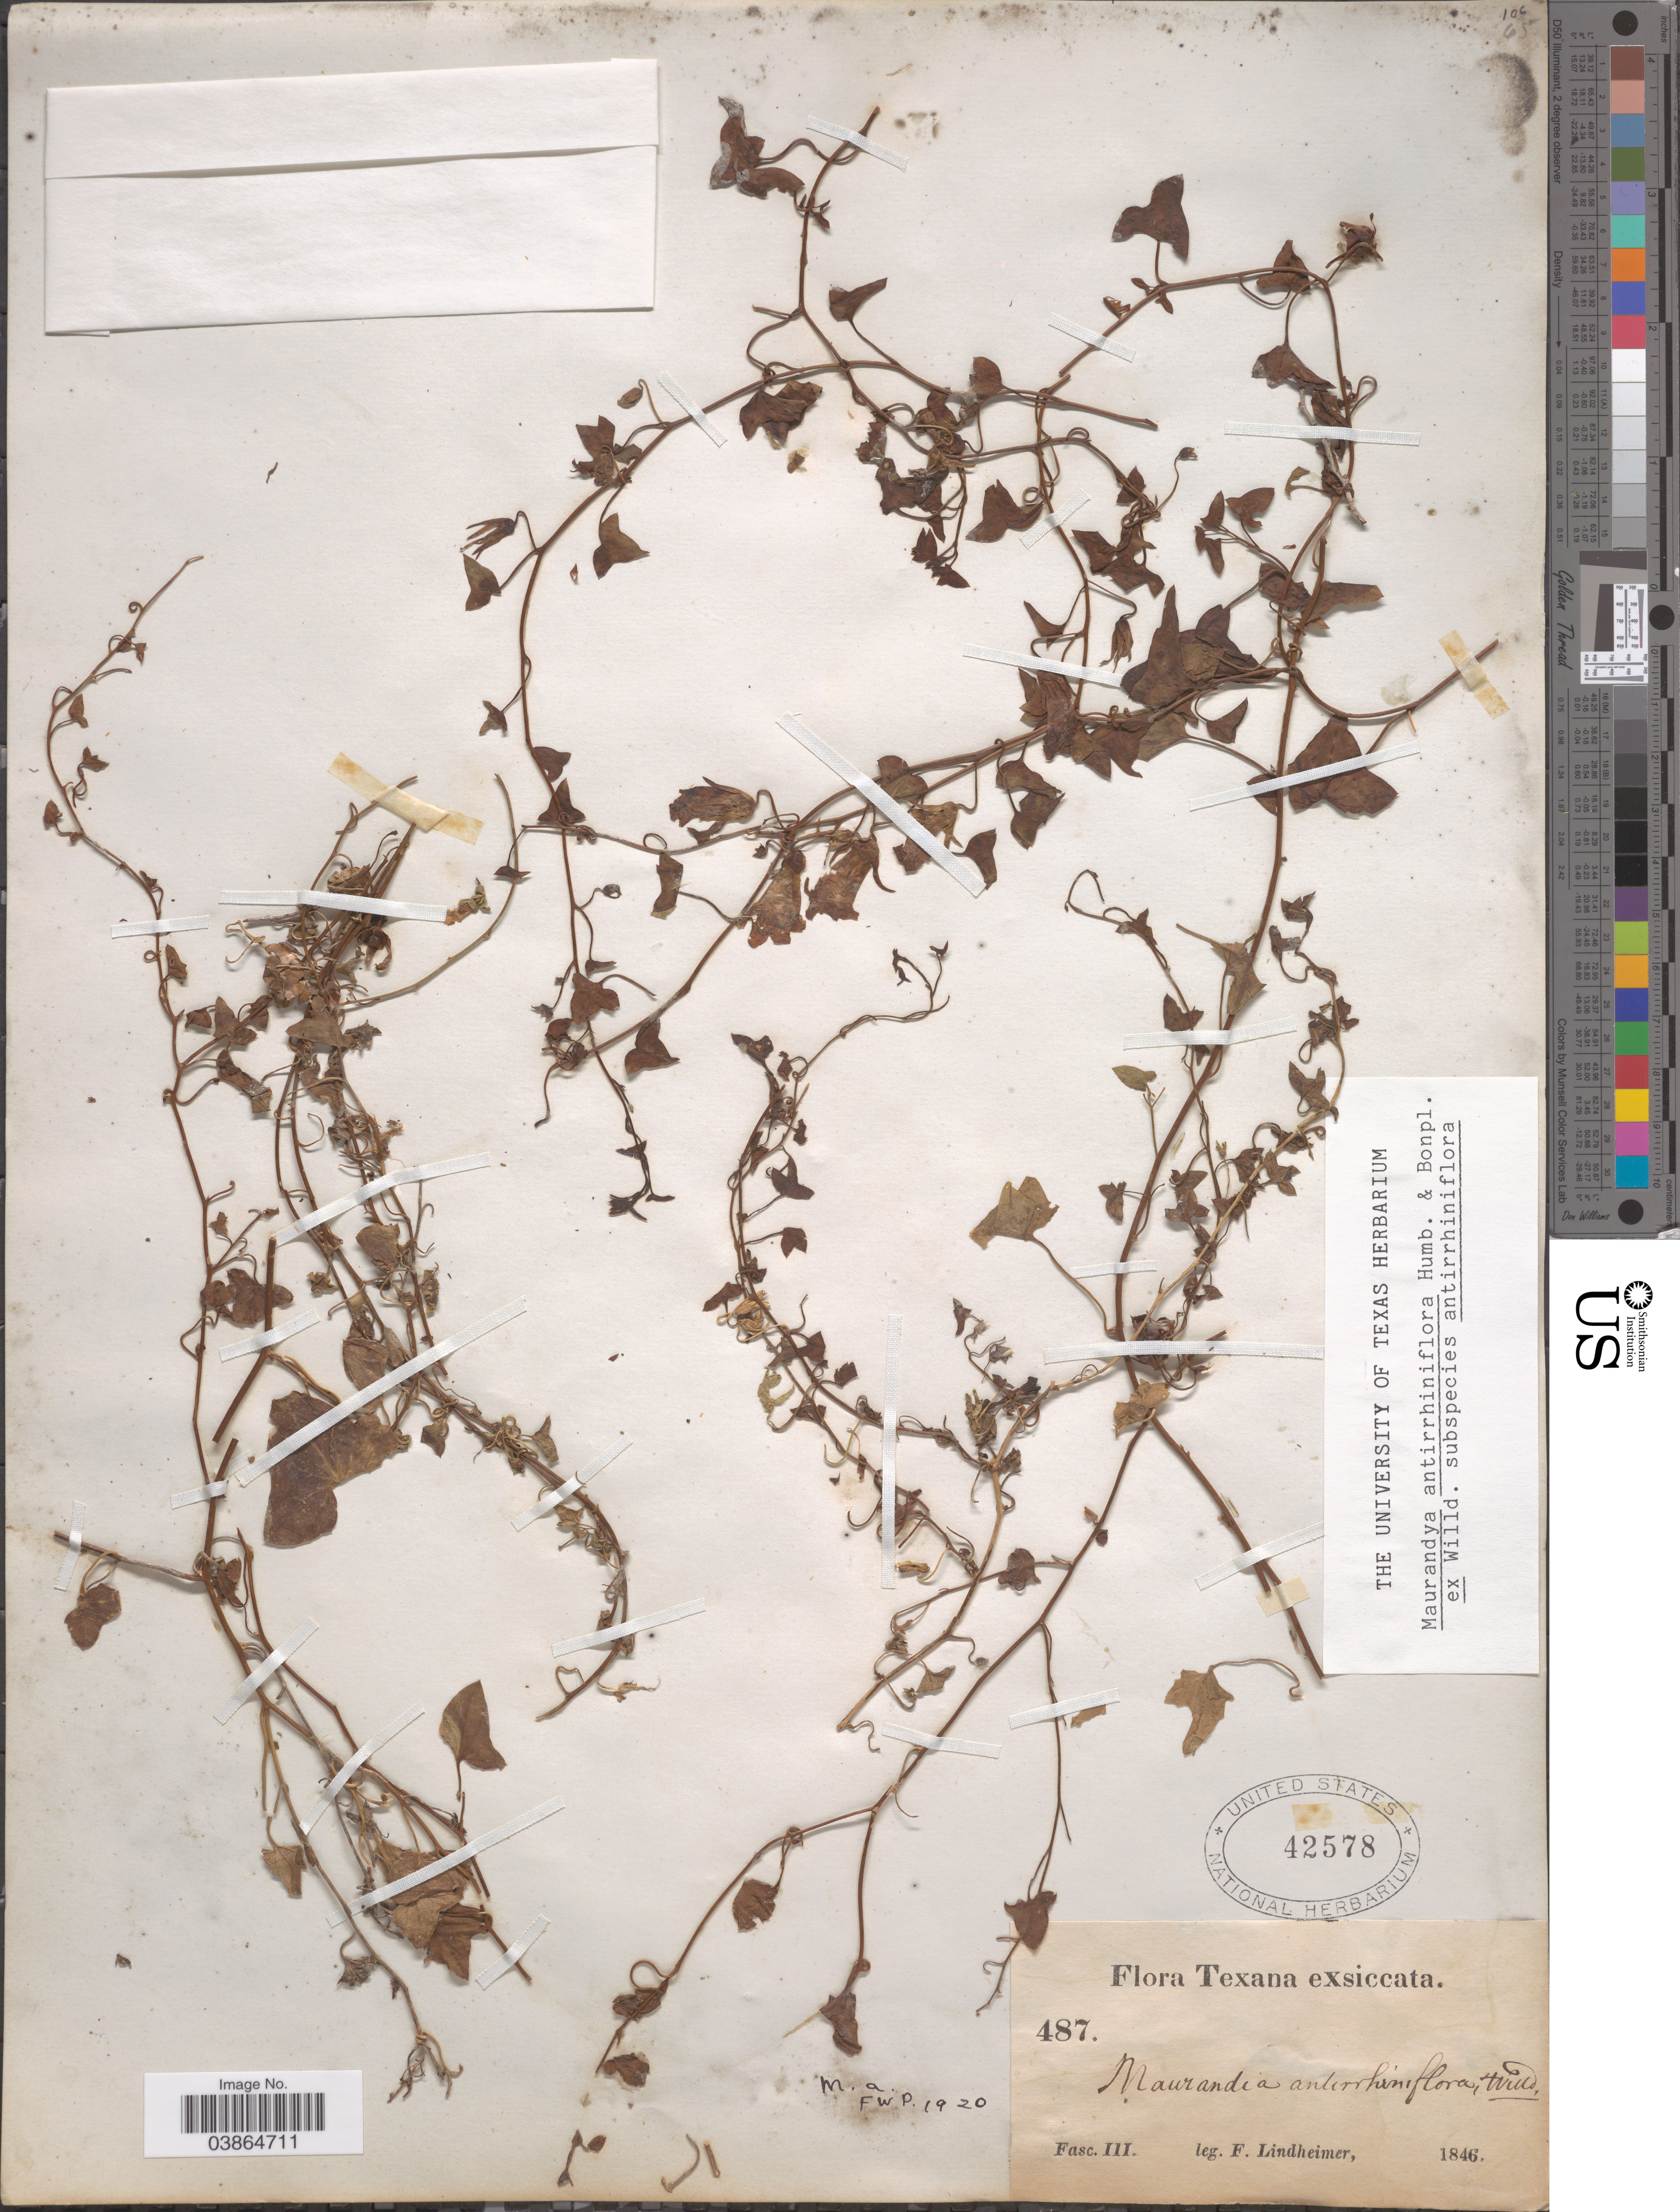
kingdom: Plantae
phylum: Tracheophyta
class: Magnoliopsida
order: Lamiales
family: Plantaginaceae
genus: Maurandya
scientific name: Maurandya antirrhiniflora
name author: Humb. & Bonpl. ex Willd.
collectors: F. Lindheimer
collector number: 487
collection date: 1846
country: United States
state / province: Texas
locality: Fasc.III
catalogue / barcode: US 42578